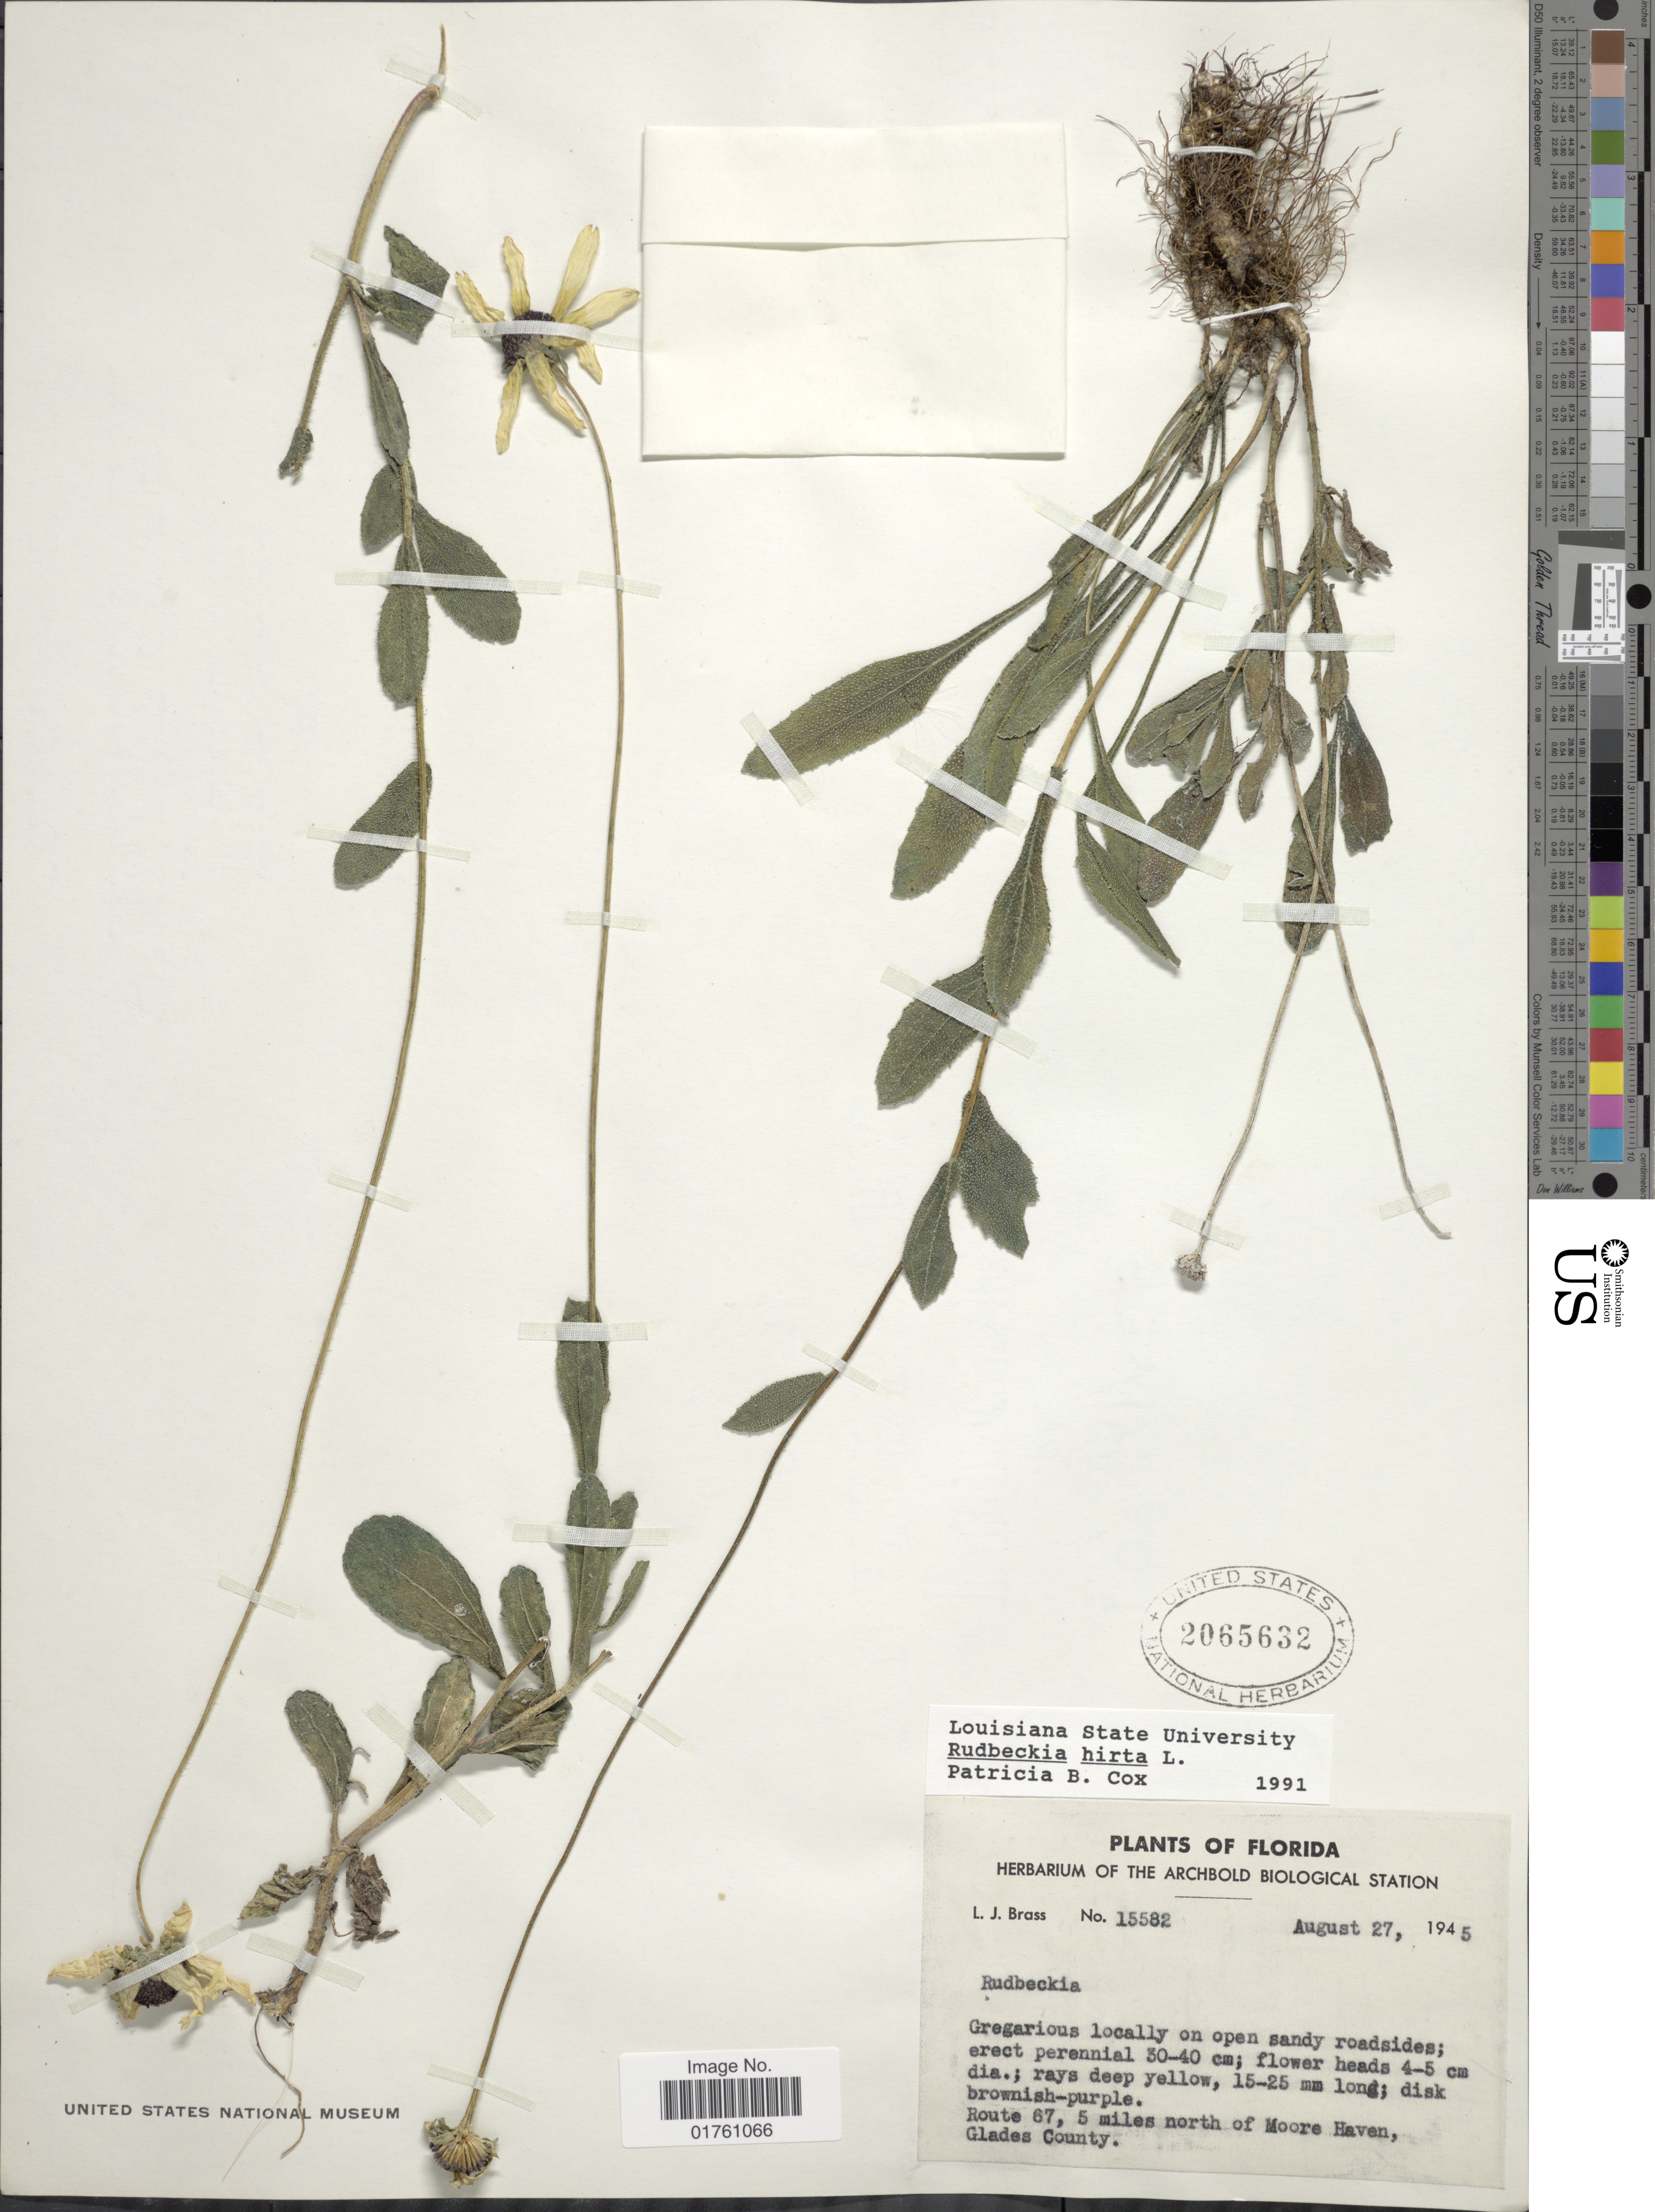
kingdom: Plantae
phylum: Tracheophyta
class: Magnoliopsida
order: Asterales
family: Asteraceae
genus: Rudbeckia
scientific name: Rudbeckia hirta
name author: L.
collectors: L. J. Brass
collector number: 15582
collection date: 1945-08-27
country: United States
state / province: Florida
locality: Gregarious locally on open sandy roadsides; Route 67, 5 miles north of Moore Haven. Glades County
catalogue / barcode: US 2065632